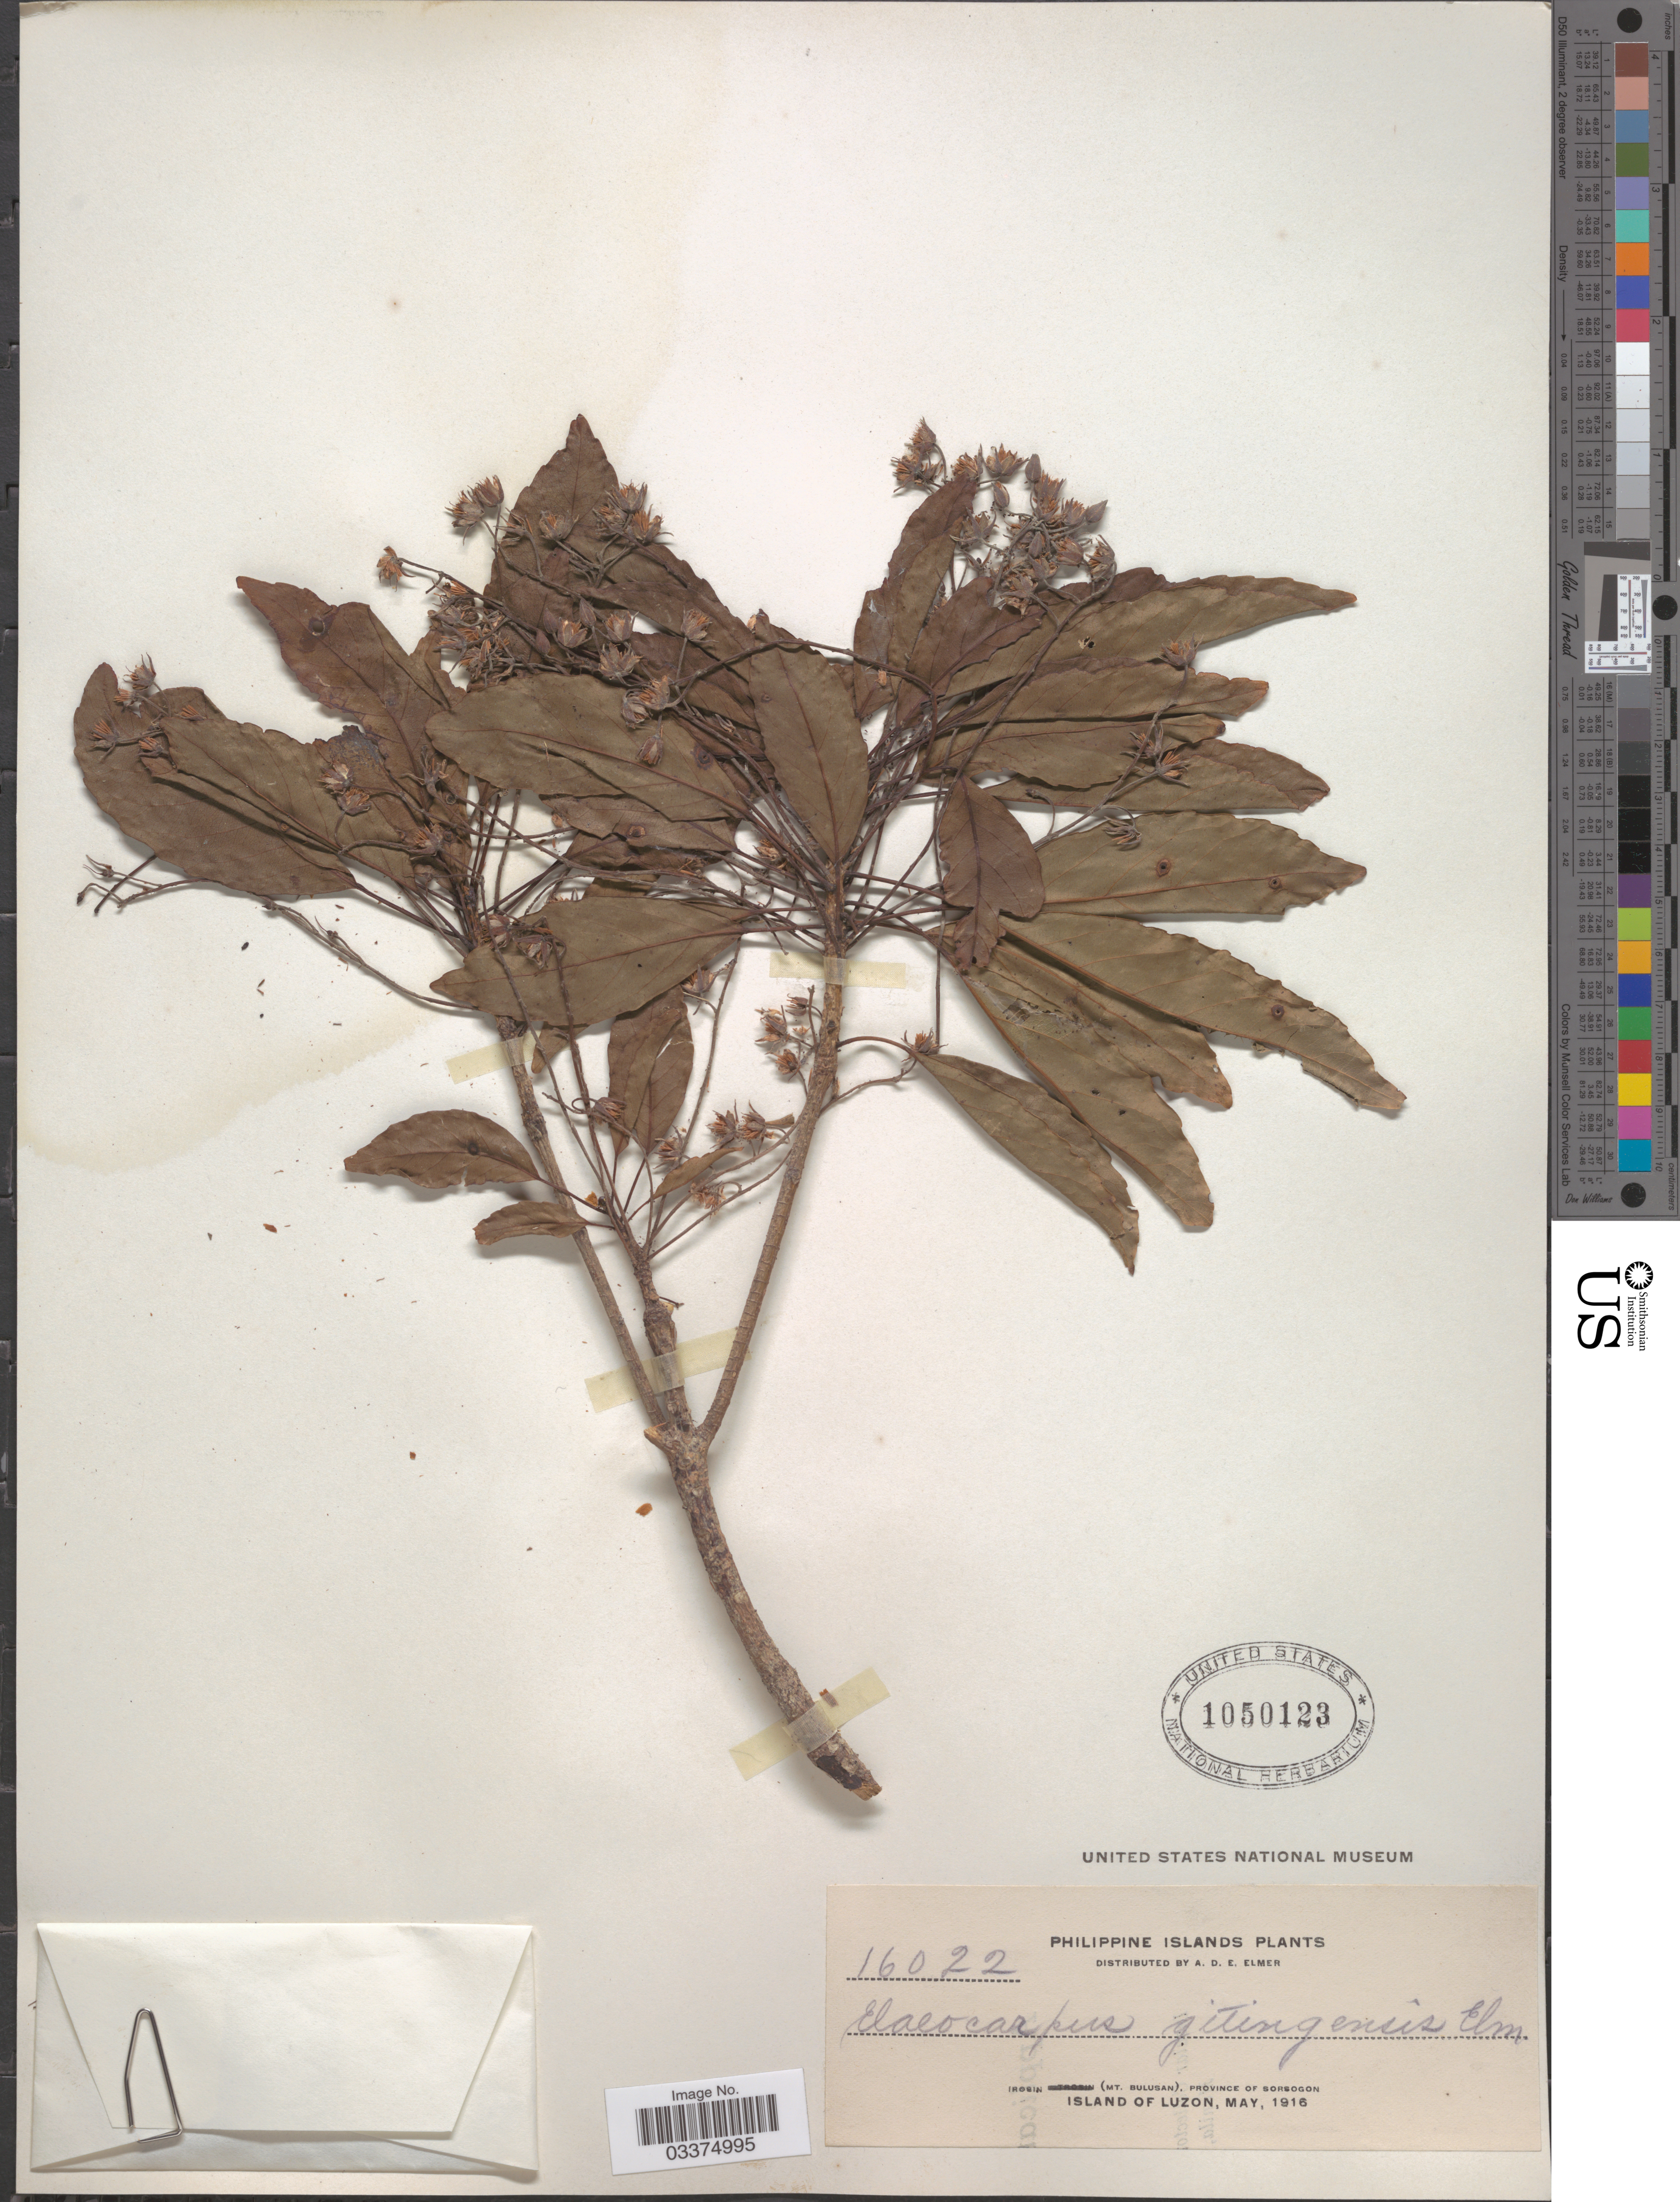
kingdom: Plantae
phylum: Tracheophyta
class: Magnoliopsida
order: Oxalidales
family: Elaeocarpaceae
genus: Elaeocarpus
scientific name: Elaeocarpus gitingensis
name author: Elmer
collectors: A. D. E. Elmer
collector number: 16022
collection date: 1916-05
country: Philippines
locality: Irosin (Mt. Bulusan), Province of Sorsogon. Island of Luzon.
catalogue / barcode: US 1050123